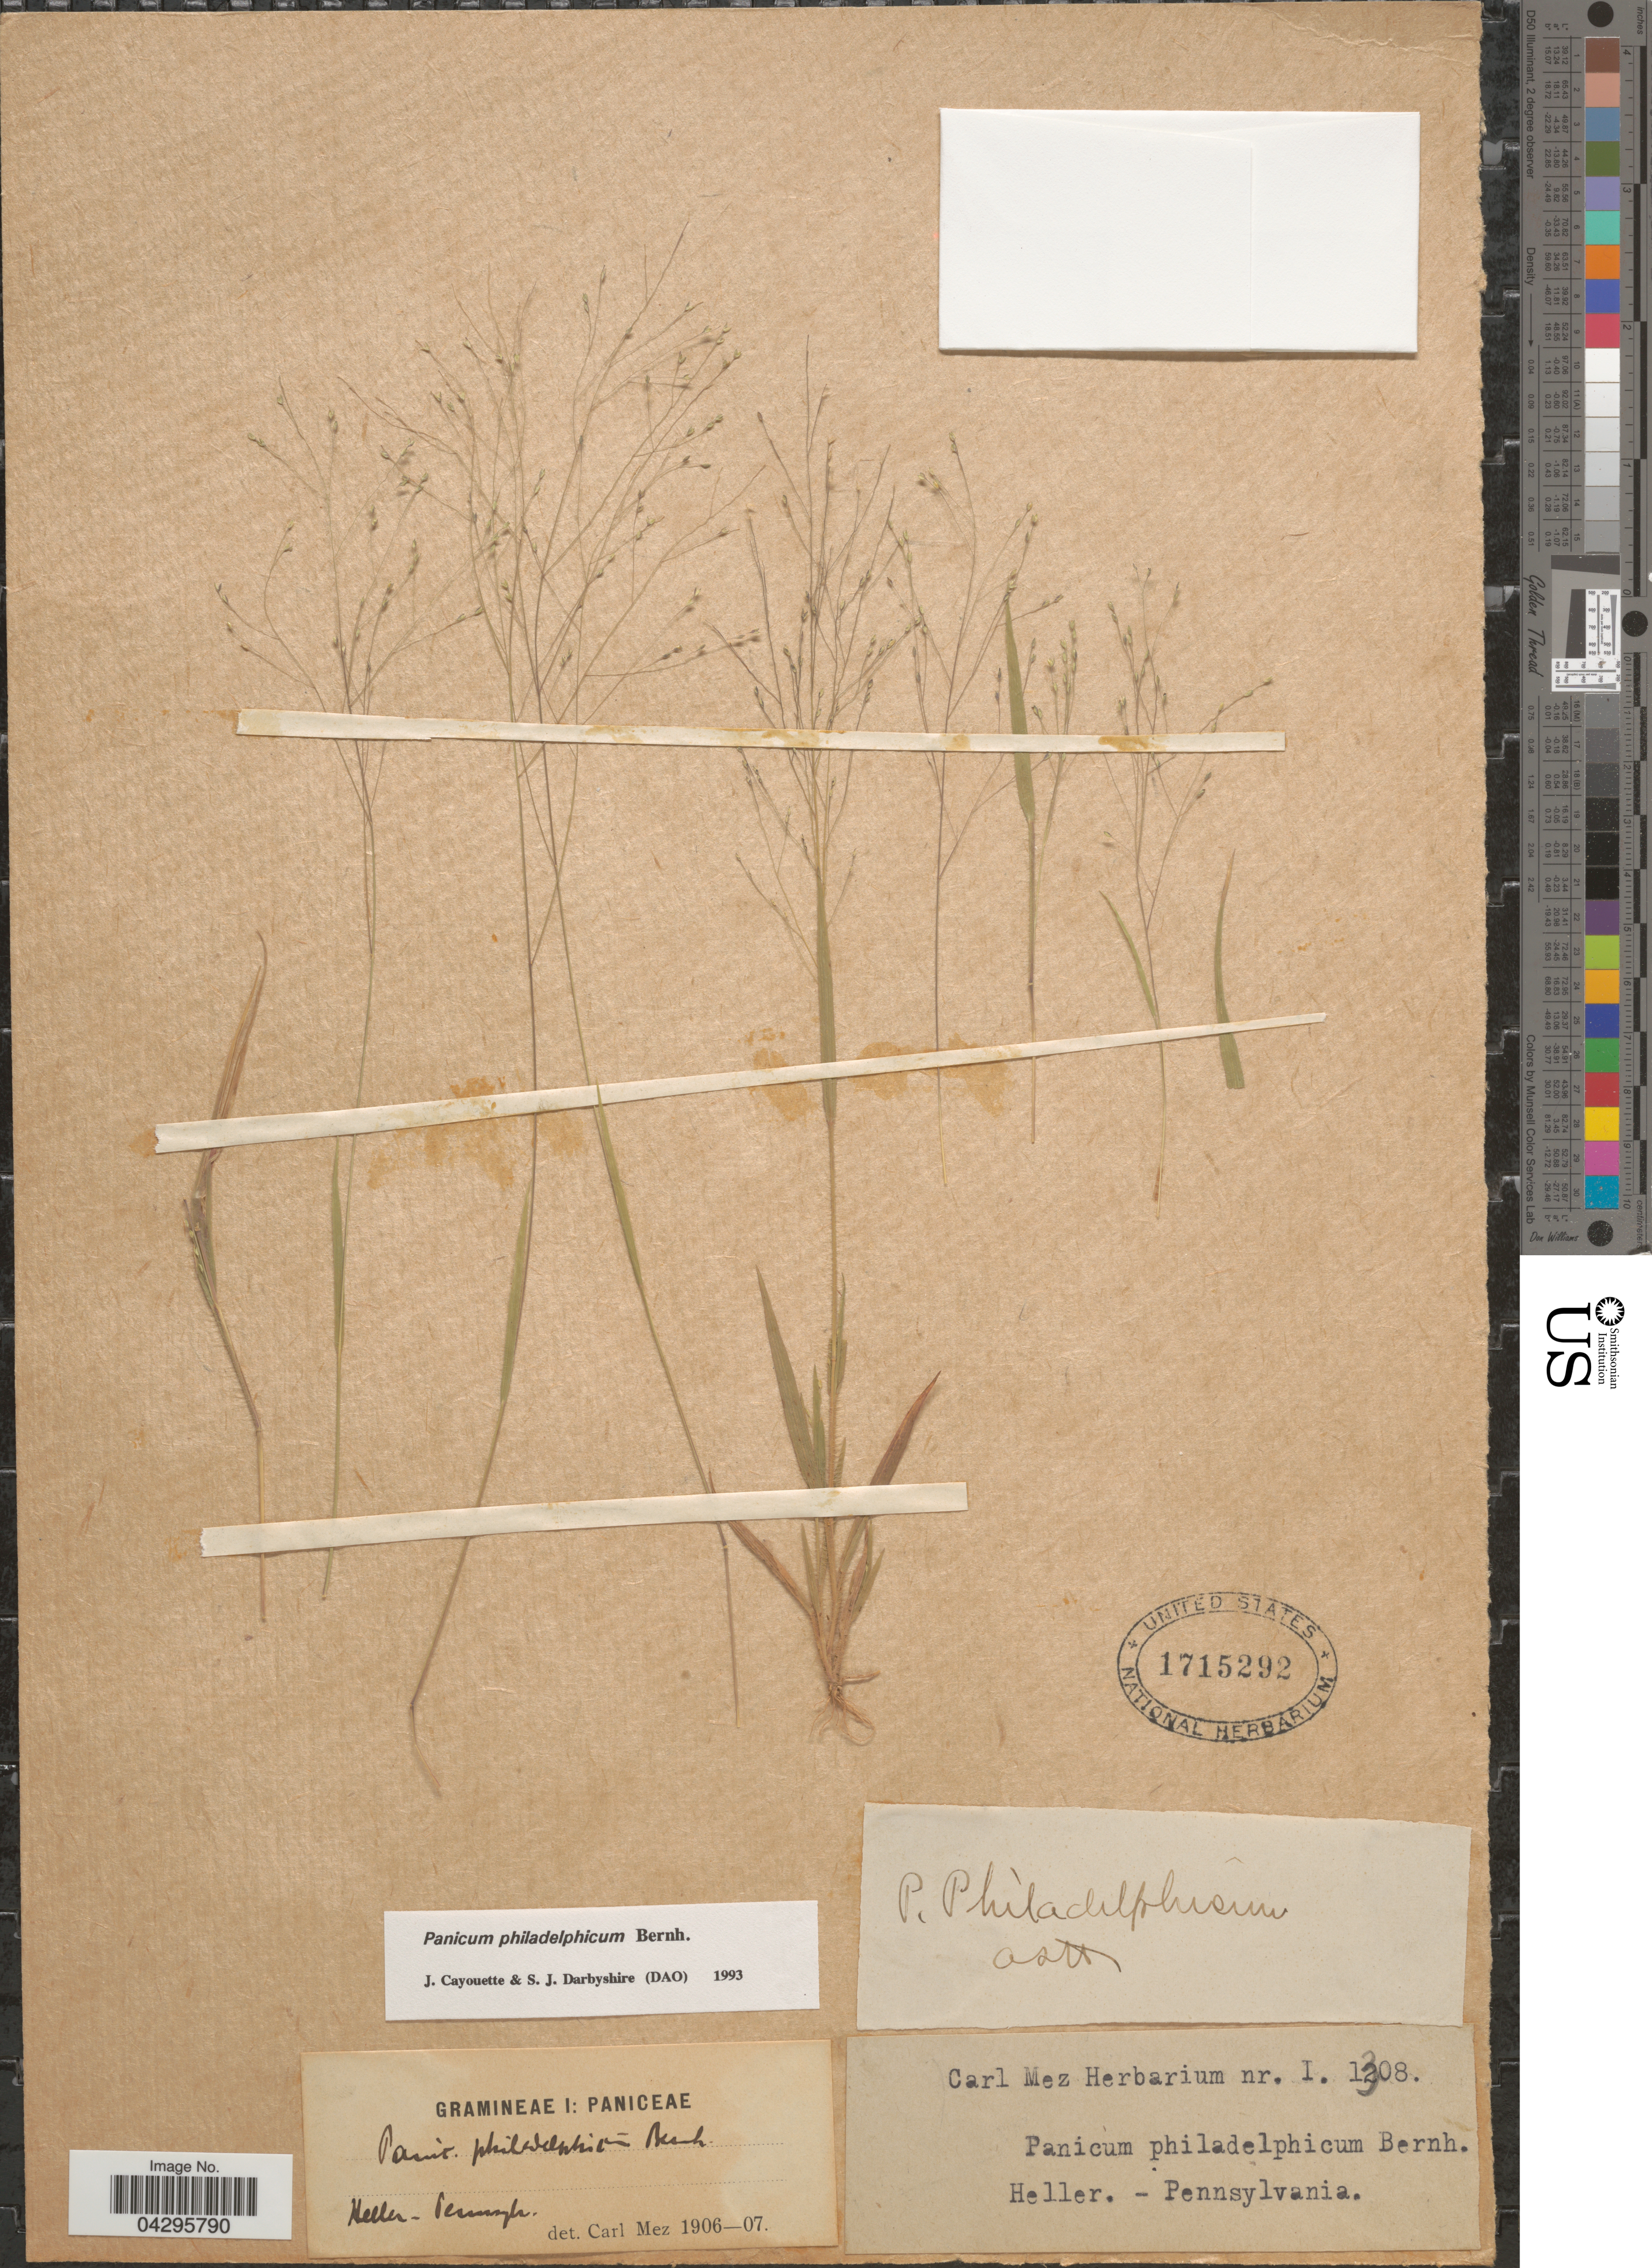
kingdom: Plantae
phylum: Tracheophyta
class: Liliopsida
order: Poales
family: Poaceae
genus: Panicum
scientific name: Panicum philadelphicum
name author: Bernh. ex Trin.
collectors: -- Heller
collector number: I1308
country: United States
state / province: Pennsylvania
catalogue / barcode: US 1715292